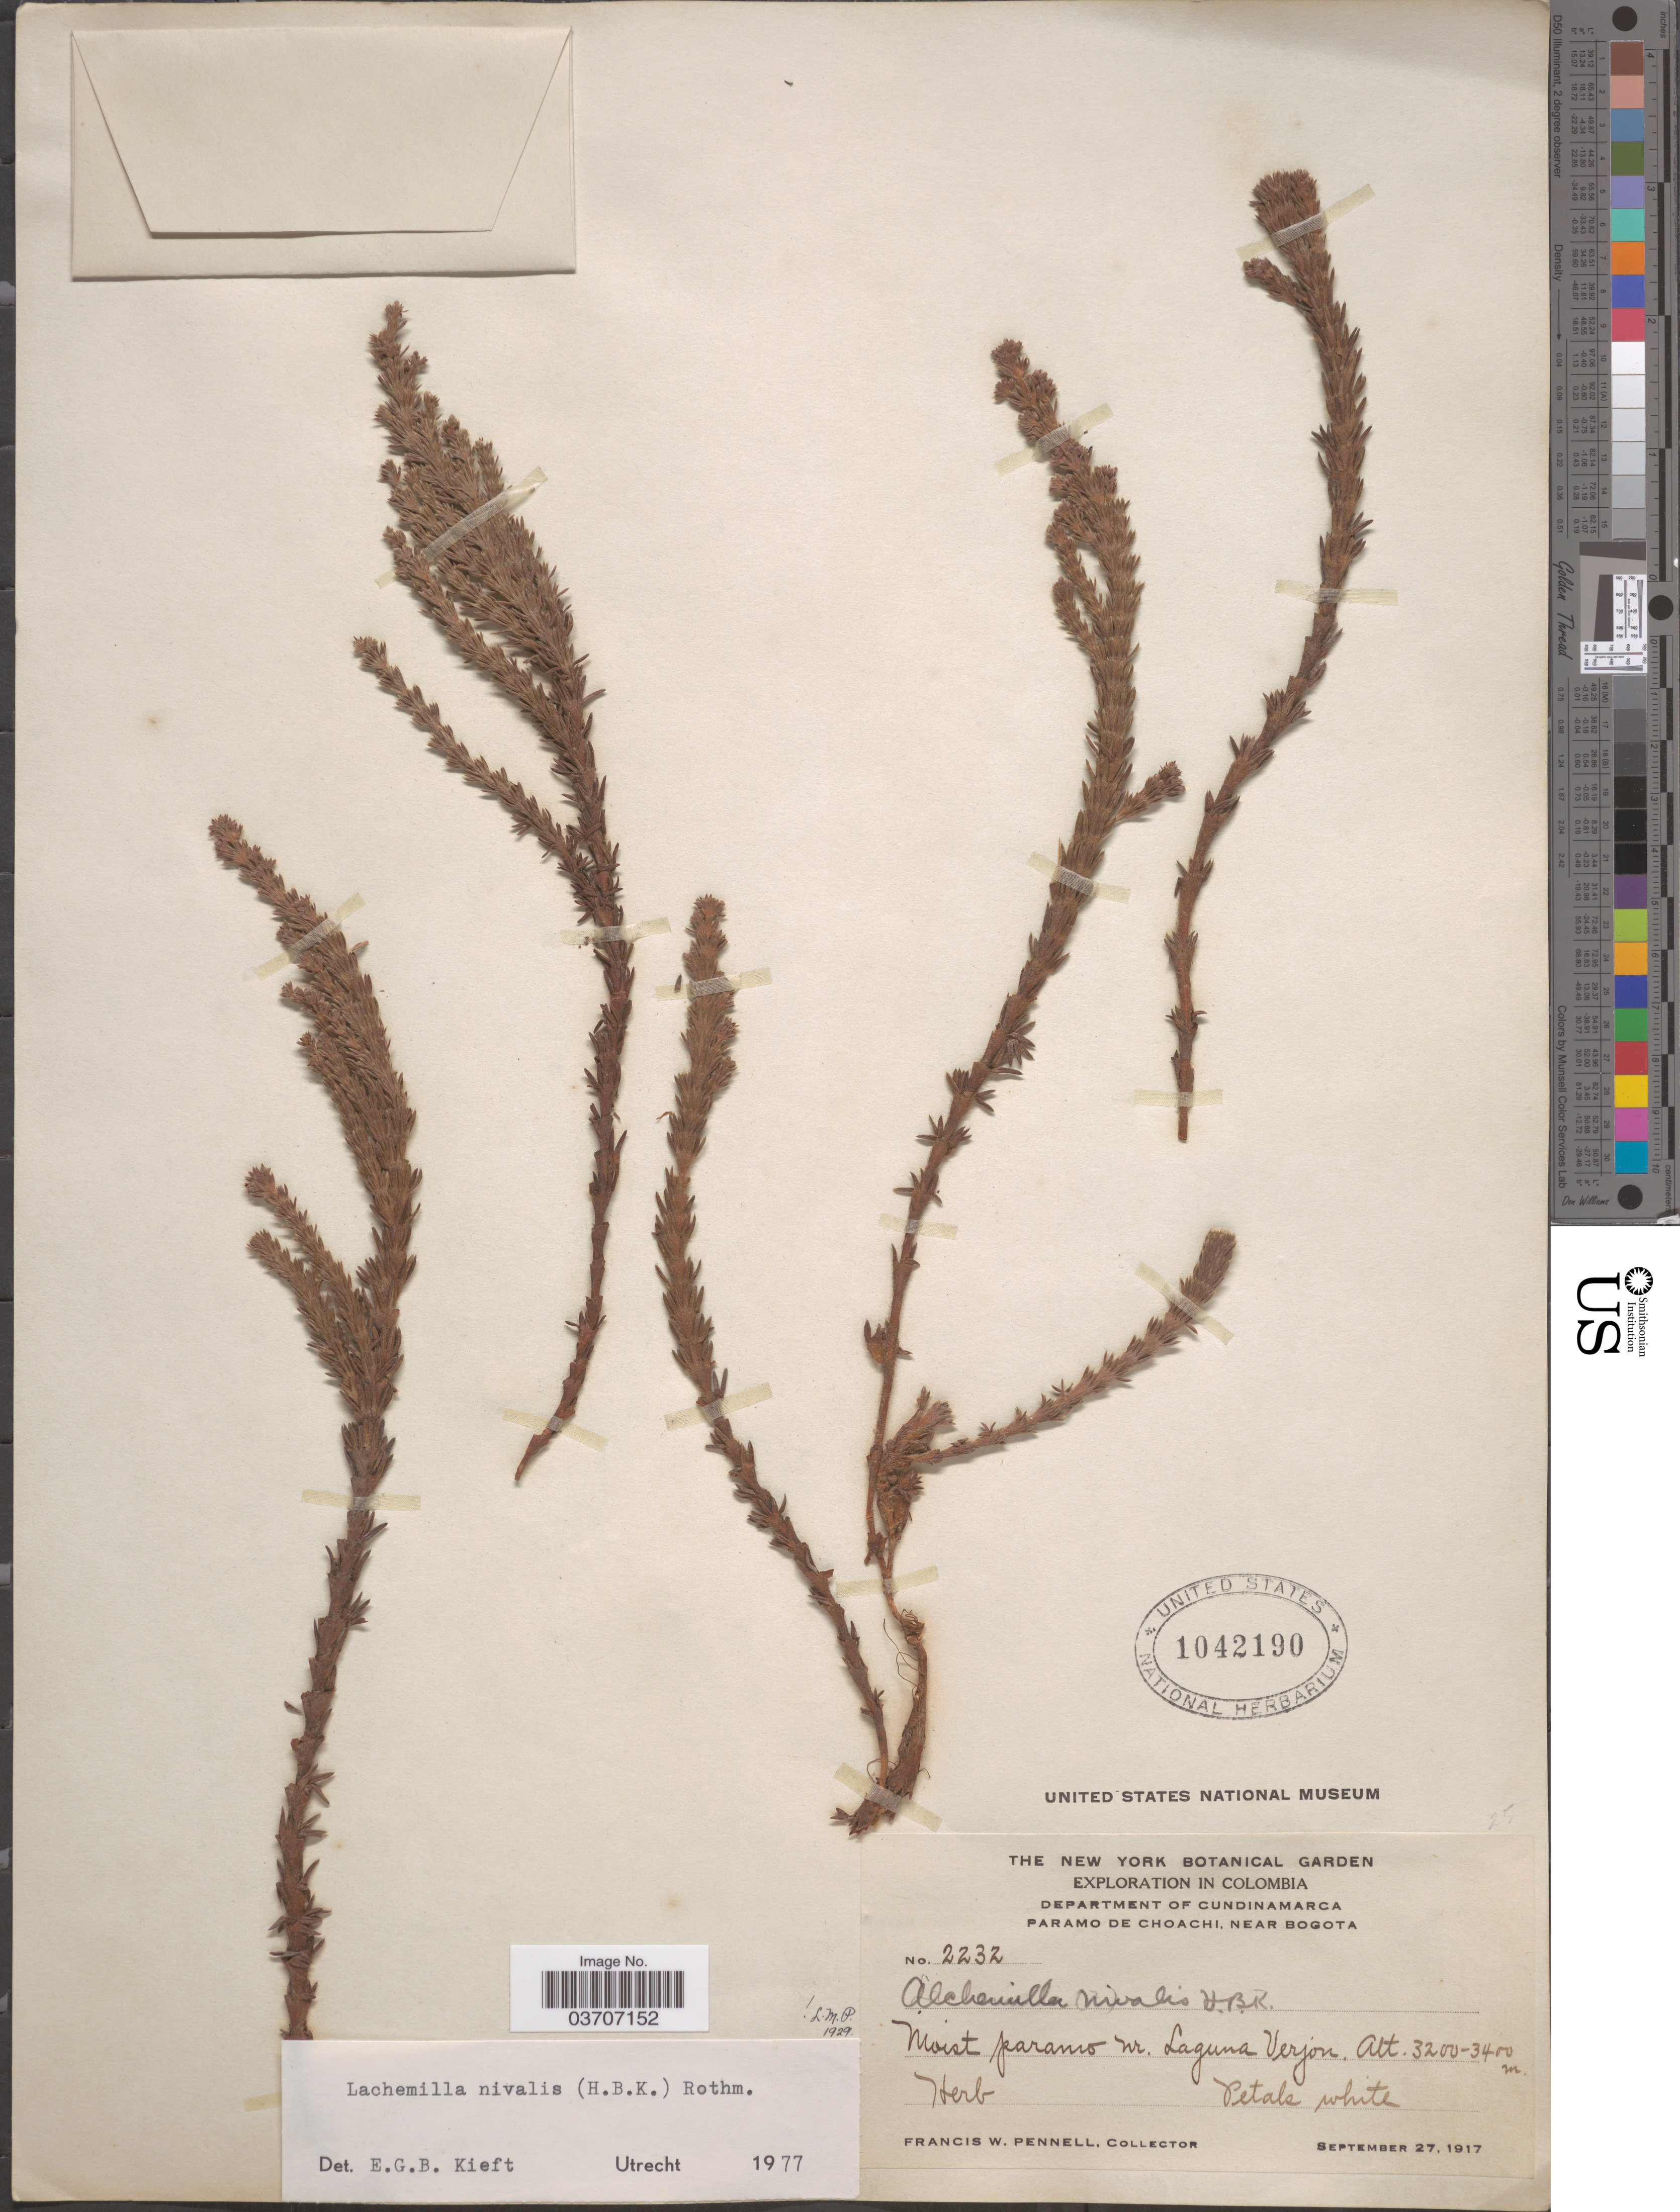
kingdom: Plantae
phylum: Tracheophyta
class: Magnoliopsida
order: Rosales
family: Rosaceae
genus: Lachemilla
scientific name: Lachemilla nivalis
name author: (Kunth) Rothm.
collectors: F. W. Pennell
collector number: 2232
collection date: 1917-09-27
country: Colombia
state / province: Cundinamarca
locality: Department of Cundinamarca. Paramo de Choachi, near Bogota. Moist paramo nr. Laguna Verjon.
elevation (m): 3200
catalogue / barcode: US 1042190